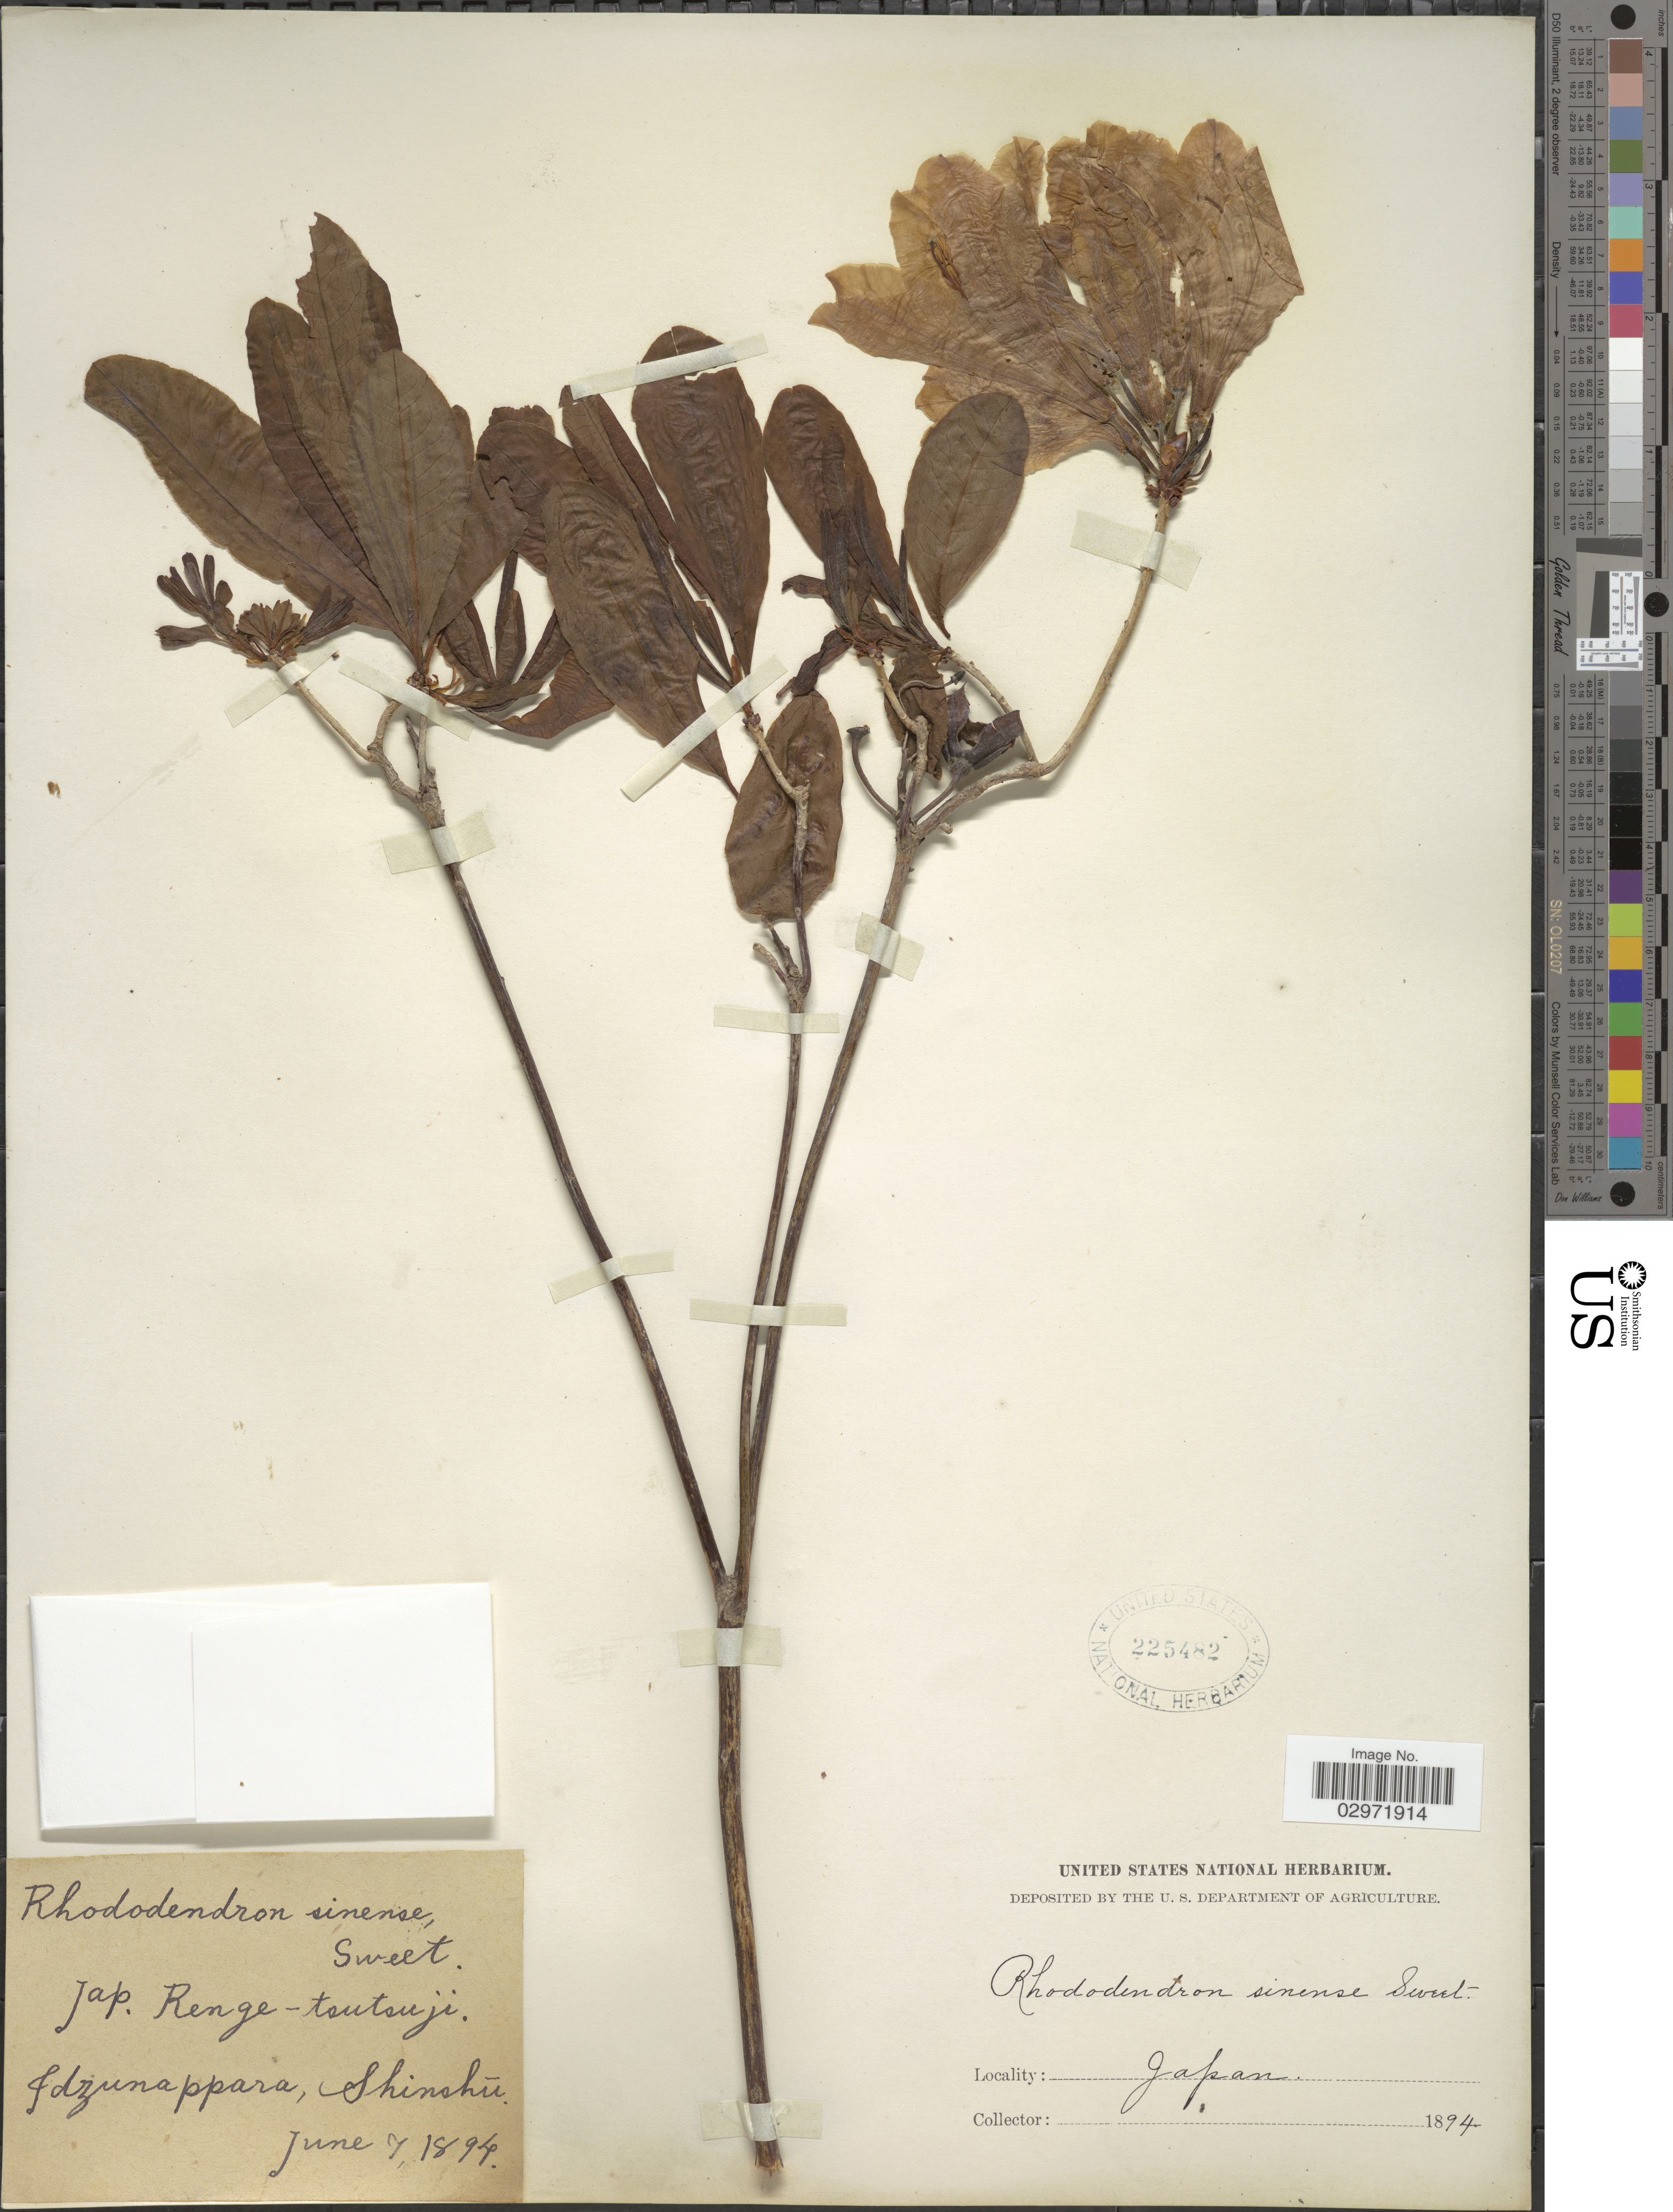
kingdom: Plantae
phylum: Tracheophyta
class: Magnoliopsida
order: Ericales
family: Ericaceae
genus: Rhododendron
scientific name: Rhododendron molle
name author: G. Don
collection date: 1894-06-07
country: Japan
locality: Idzunappara, Shinshú.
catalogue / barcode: US 225482